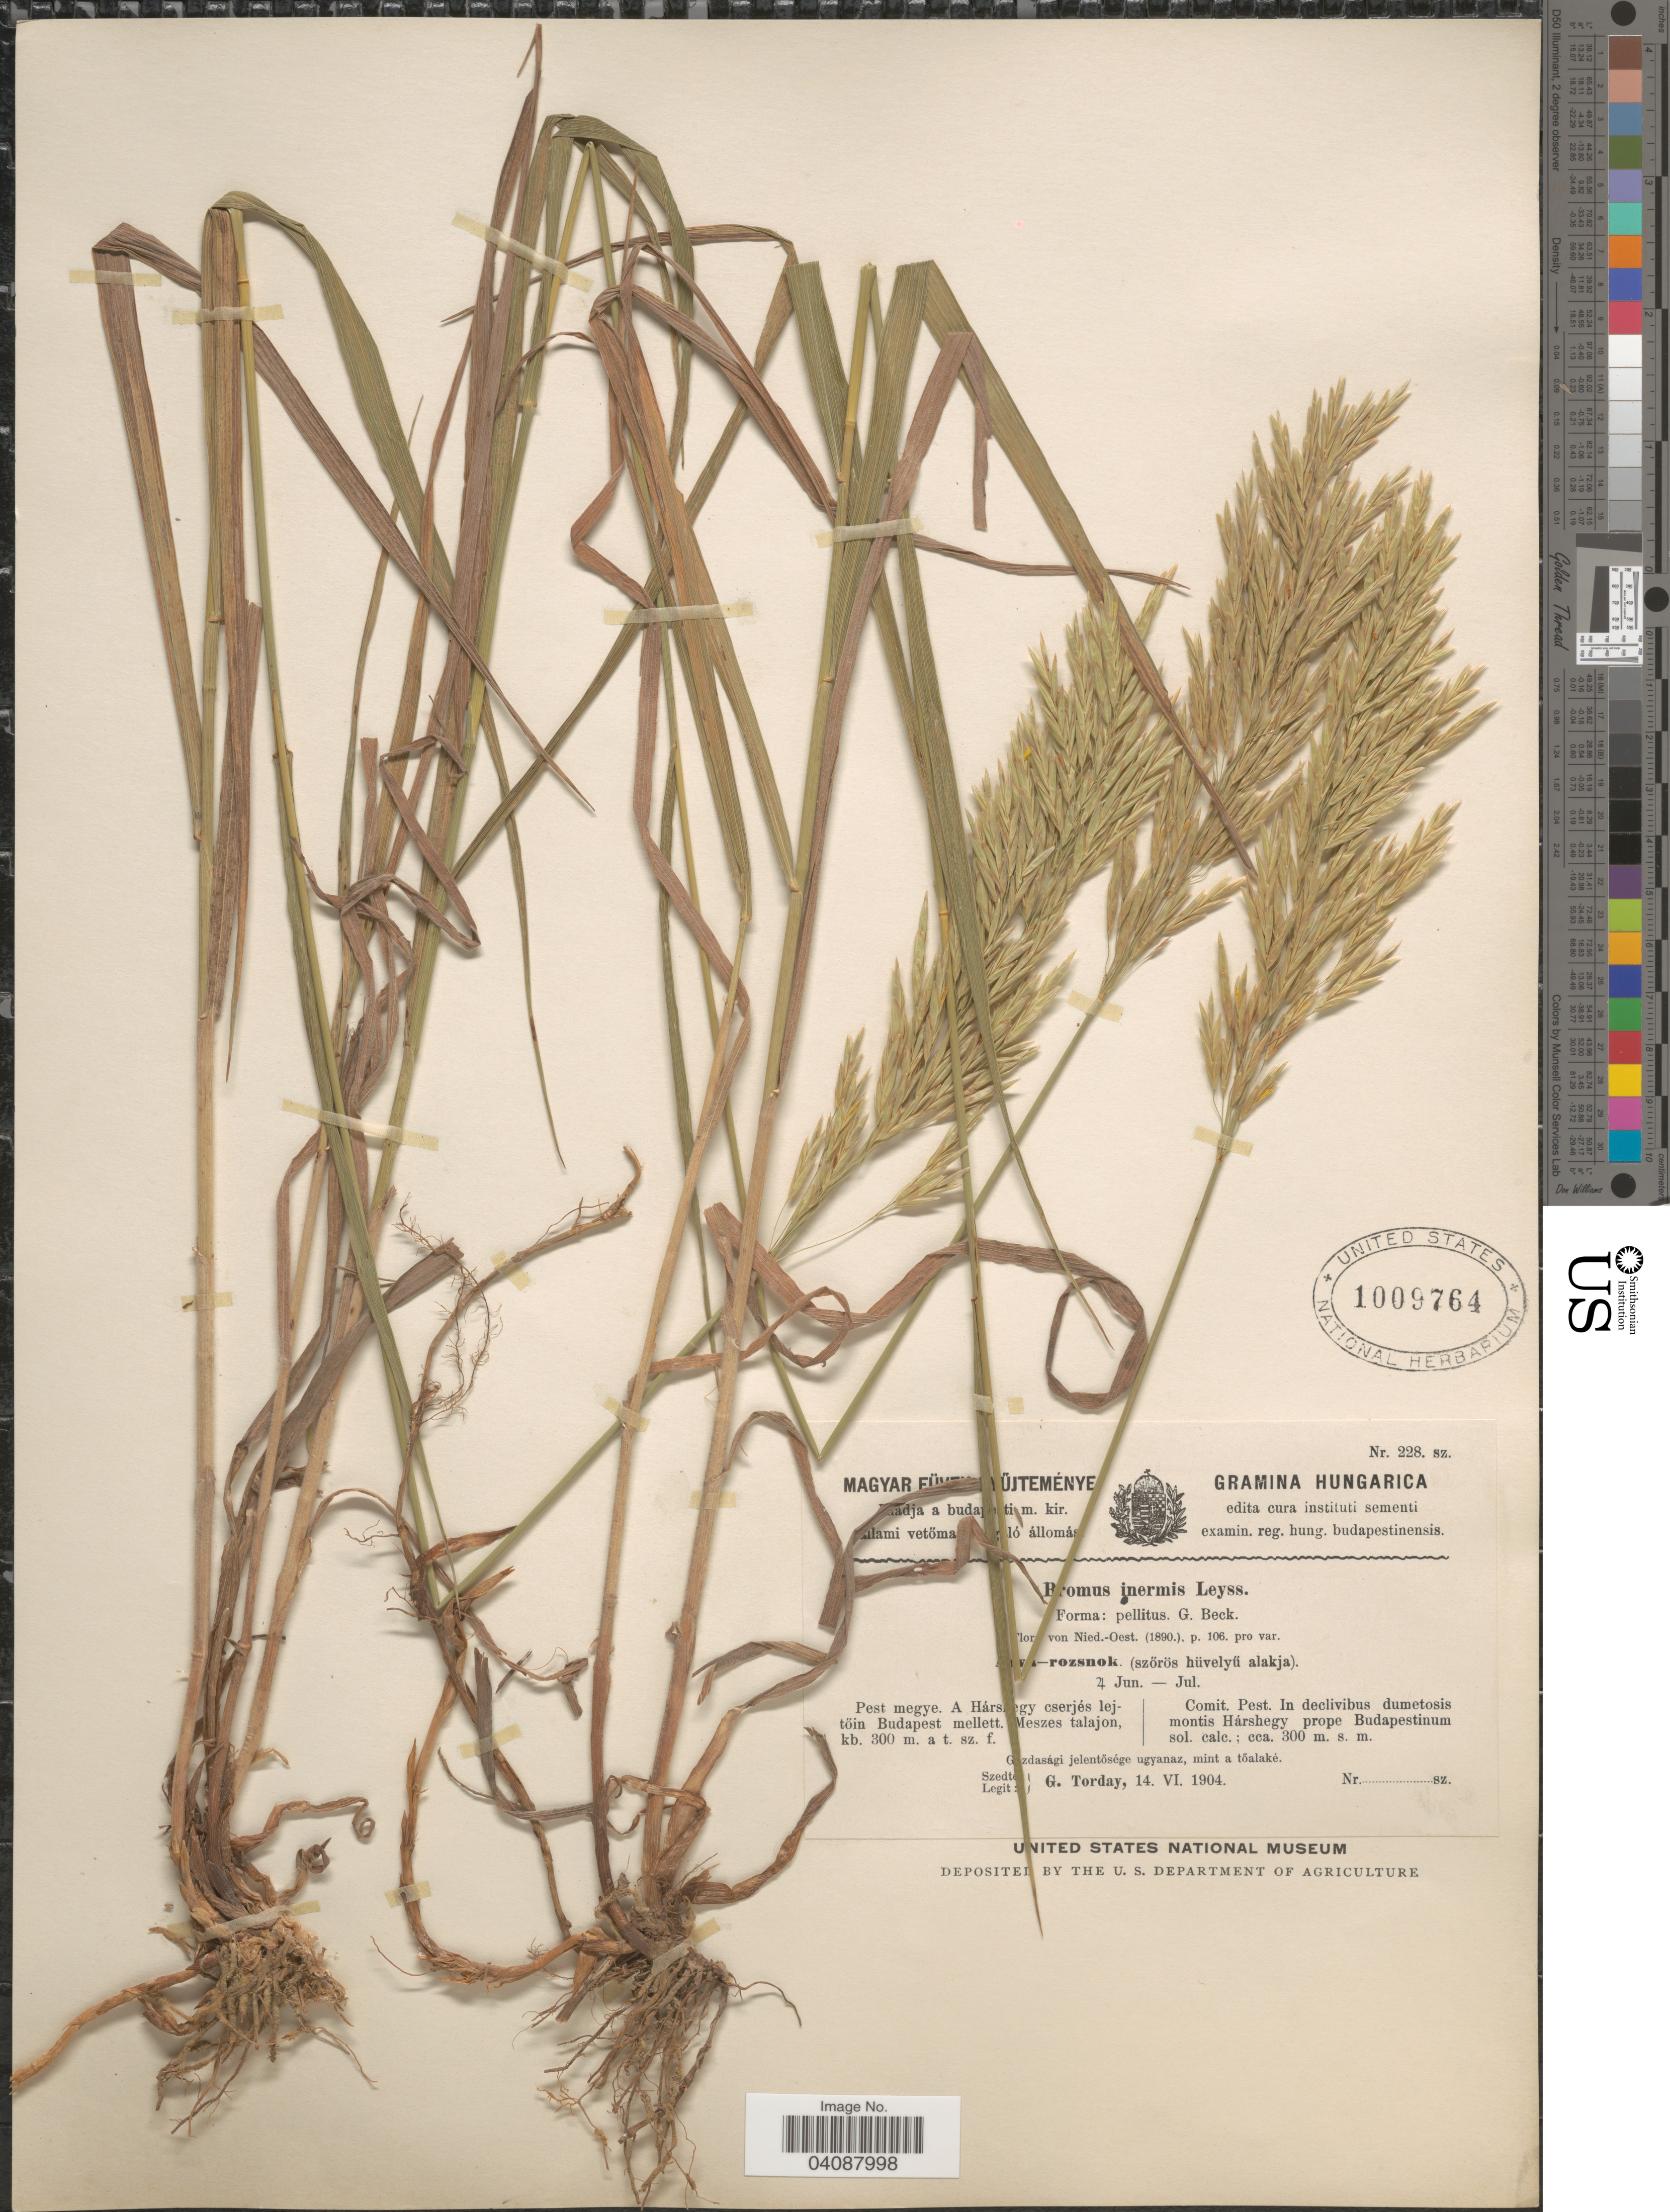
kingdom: Plantae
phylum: Tracheophyta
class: Liliopsida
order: Poales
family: Poaceae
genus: Bromus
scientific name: Bromus inermis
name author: Leyss.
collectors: G. Torday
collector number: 228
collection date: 1904-06-14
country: Hungary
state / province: Pest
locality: Comit. Pest in declivibus dumetosis montis Hárshegy prope Budapestinum sol. calc.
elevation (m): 300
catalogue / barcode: US 1009764